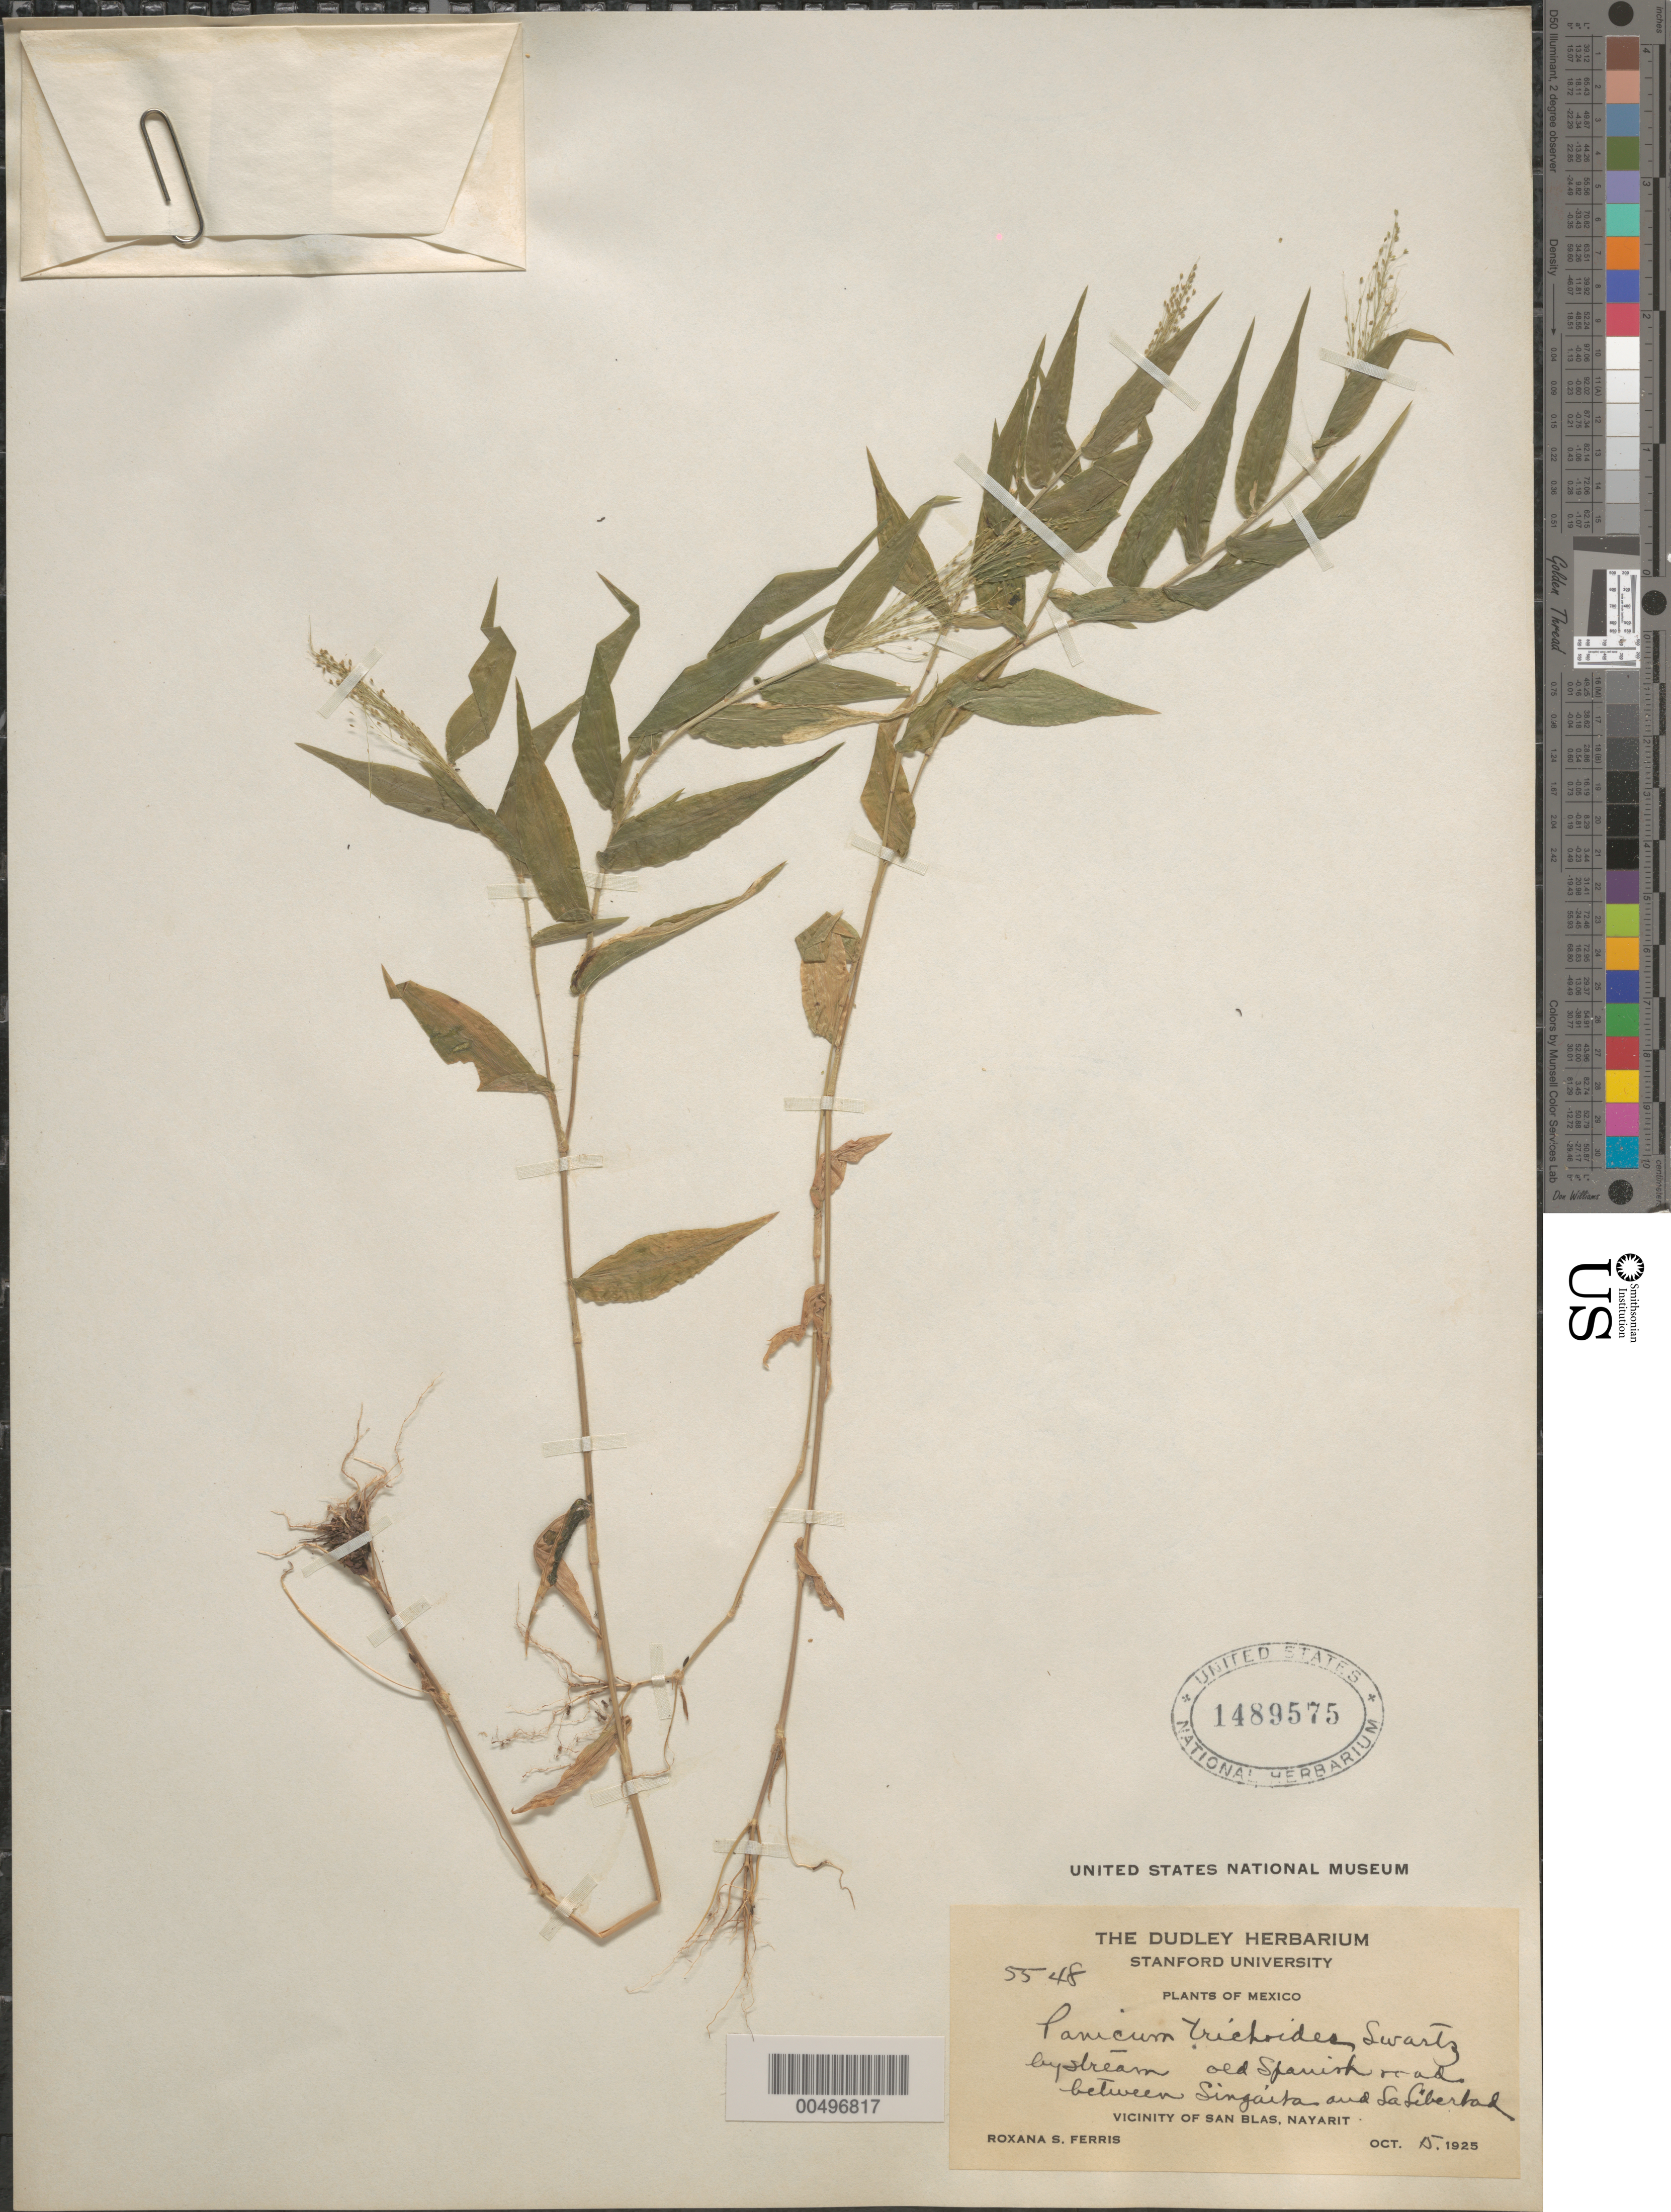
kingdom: Plantae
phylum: Tracheophyta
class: Liliopsida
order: Poales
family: Poaceae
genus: Panicum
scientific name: Panicum trichoides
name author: Sw.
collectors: R. S. Ferris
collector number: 5548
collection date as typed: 15 Oct 1925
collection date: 1925-10-15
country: Mexico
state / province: Nayarit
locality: Old Spanish rd between Singaita & La Libertad, vicinity of San Blas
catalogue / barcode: US 1489575